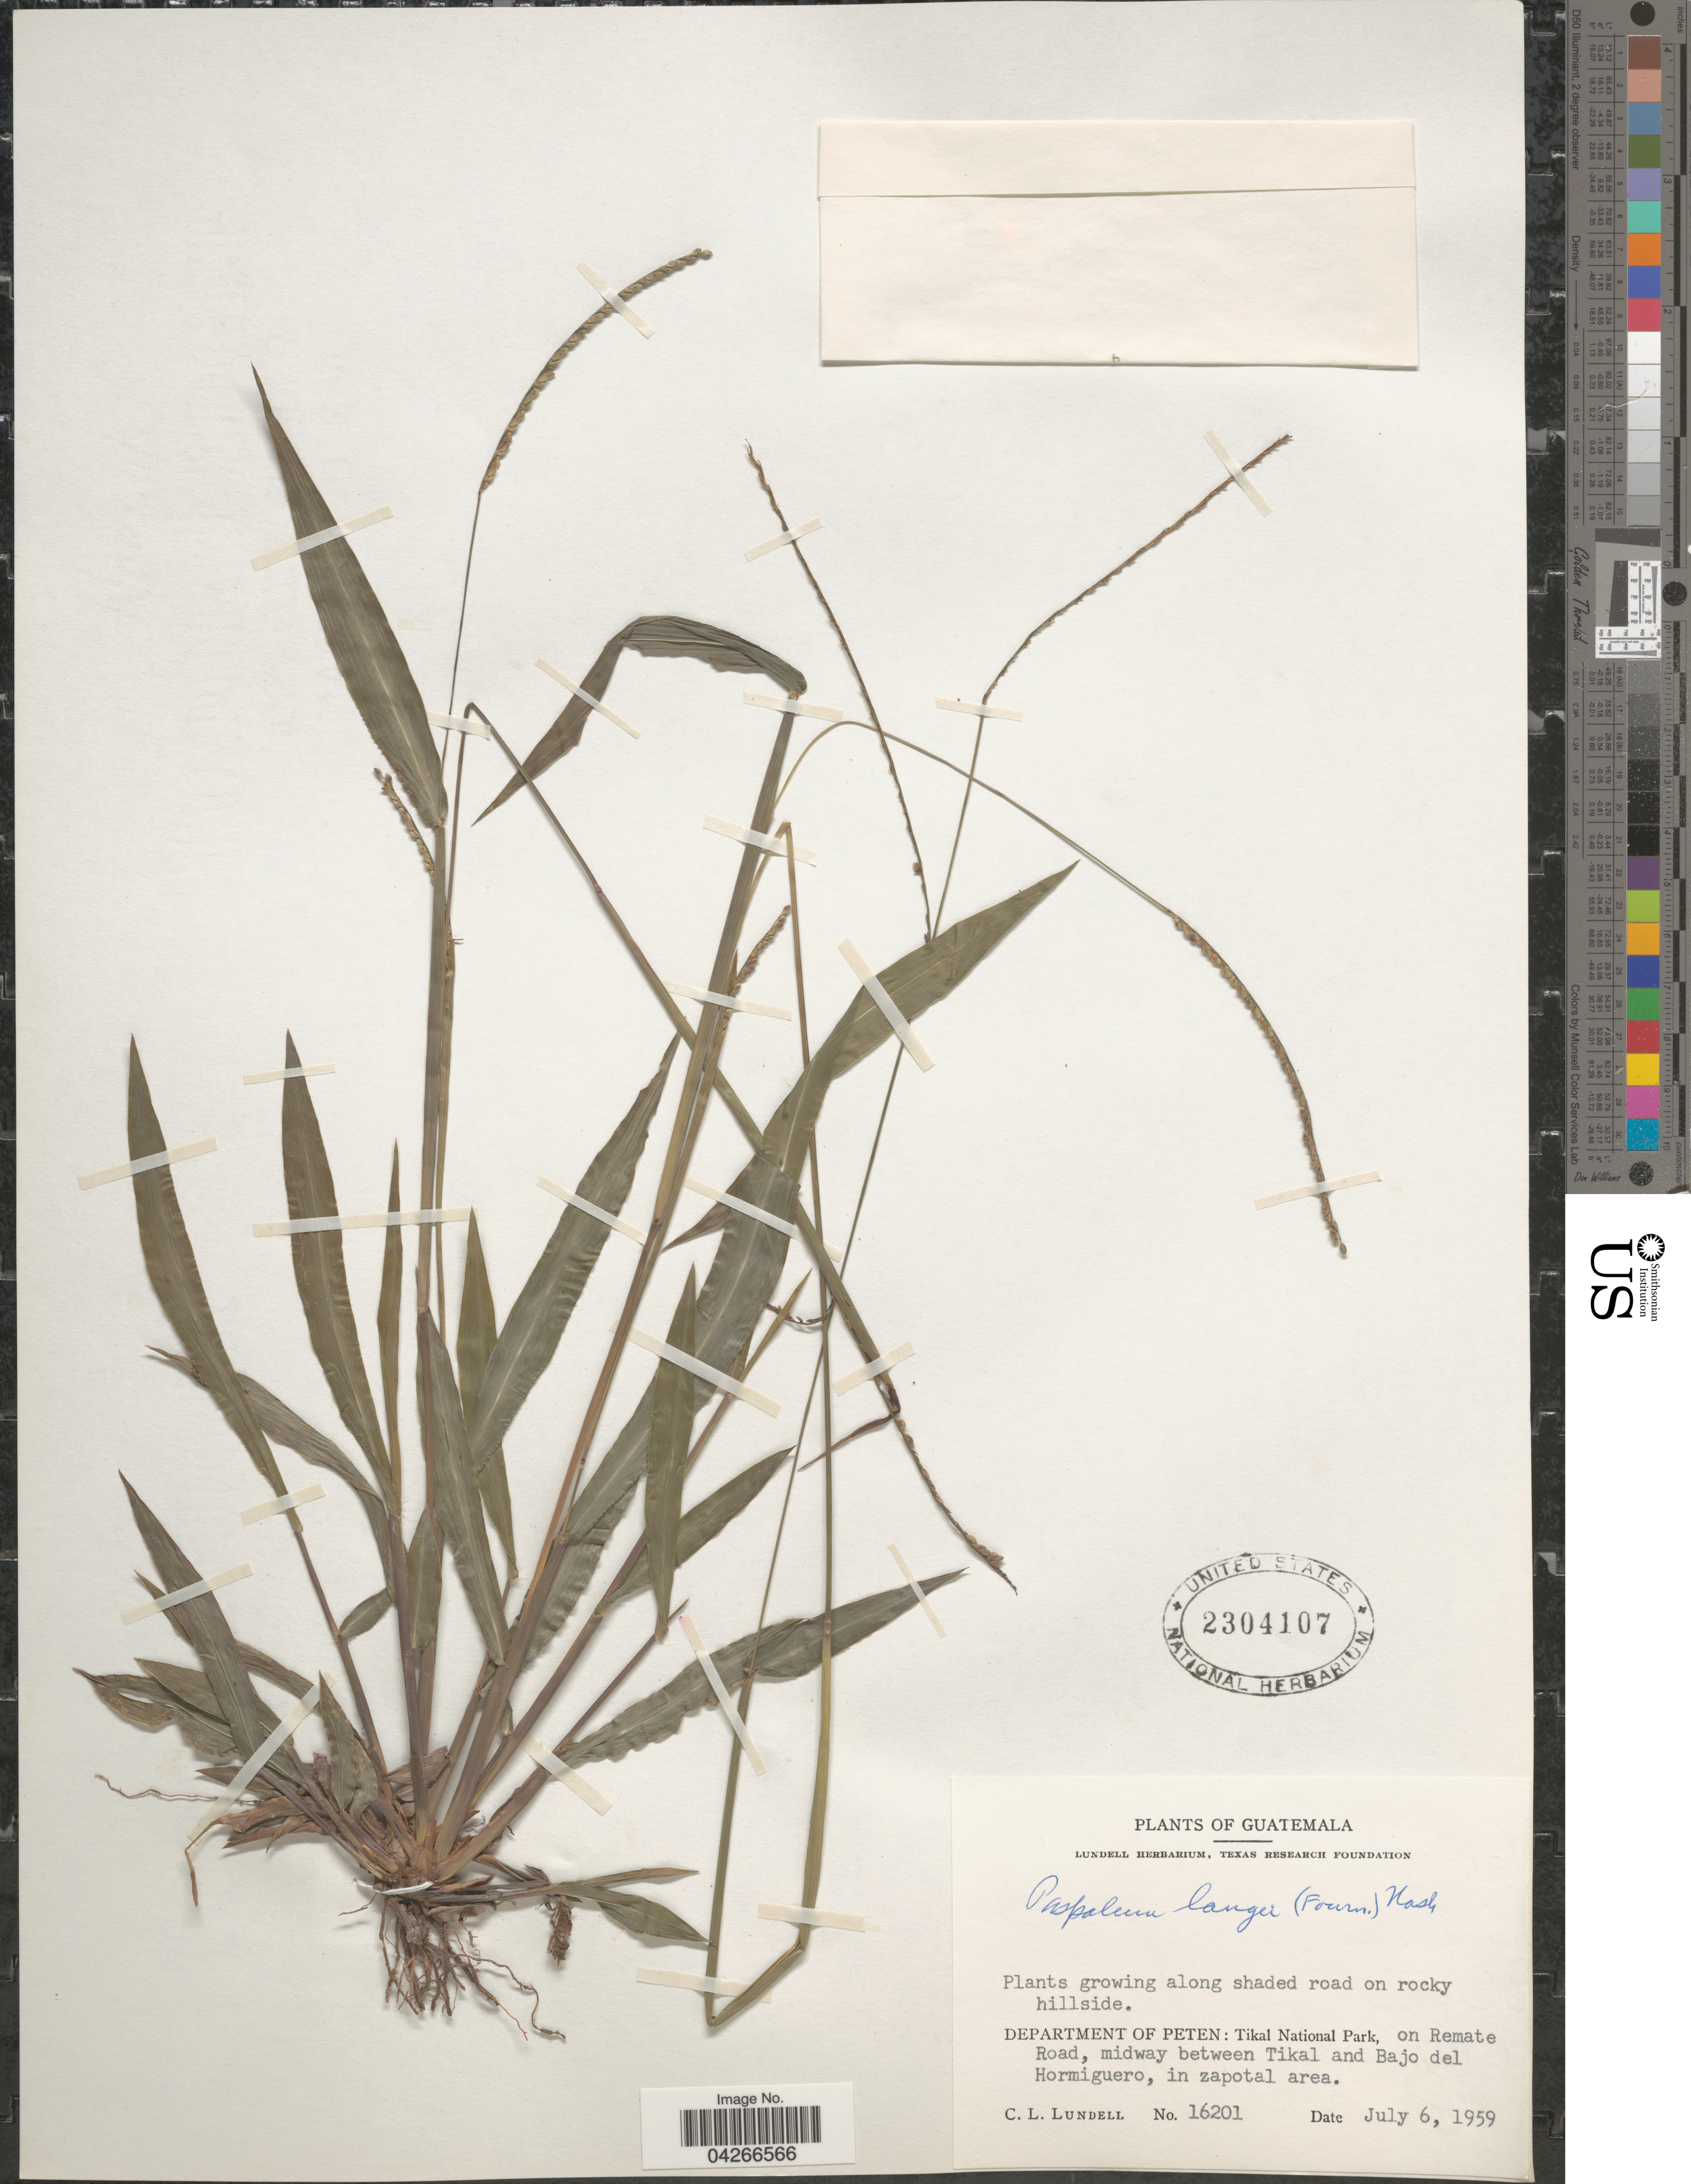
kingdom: Plantae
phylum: Tracheophyta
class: Liliopsida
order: Poales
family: Poaceae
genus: Paspalum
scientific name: Paspalum langei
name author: (E. Fourn.) Nash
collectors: C. L. Lundell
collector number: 16201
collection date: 1959-07-06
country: Guatemala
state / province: El Peten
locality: Department of Peten: Tikal National Park, on Remate Road midway between Tikal and Bajo del Hormiguero, in zapotal area.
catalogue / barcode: US 2304107